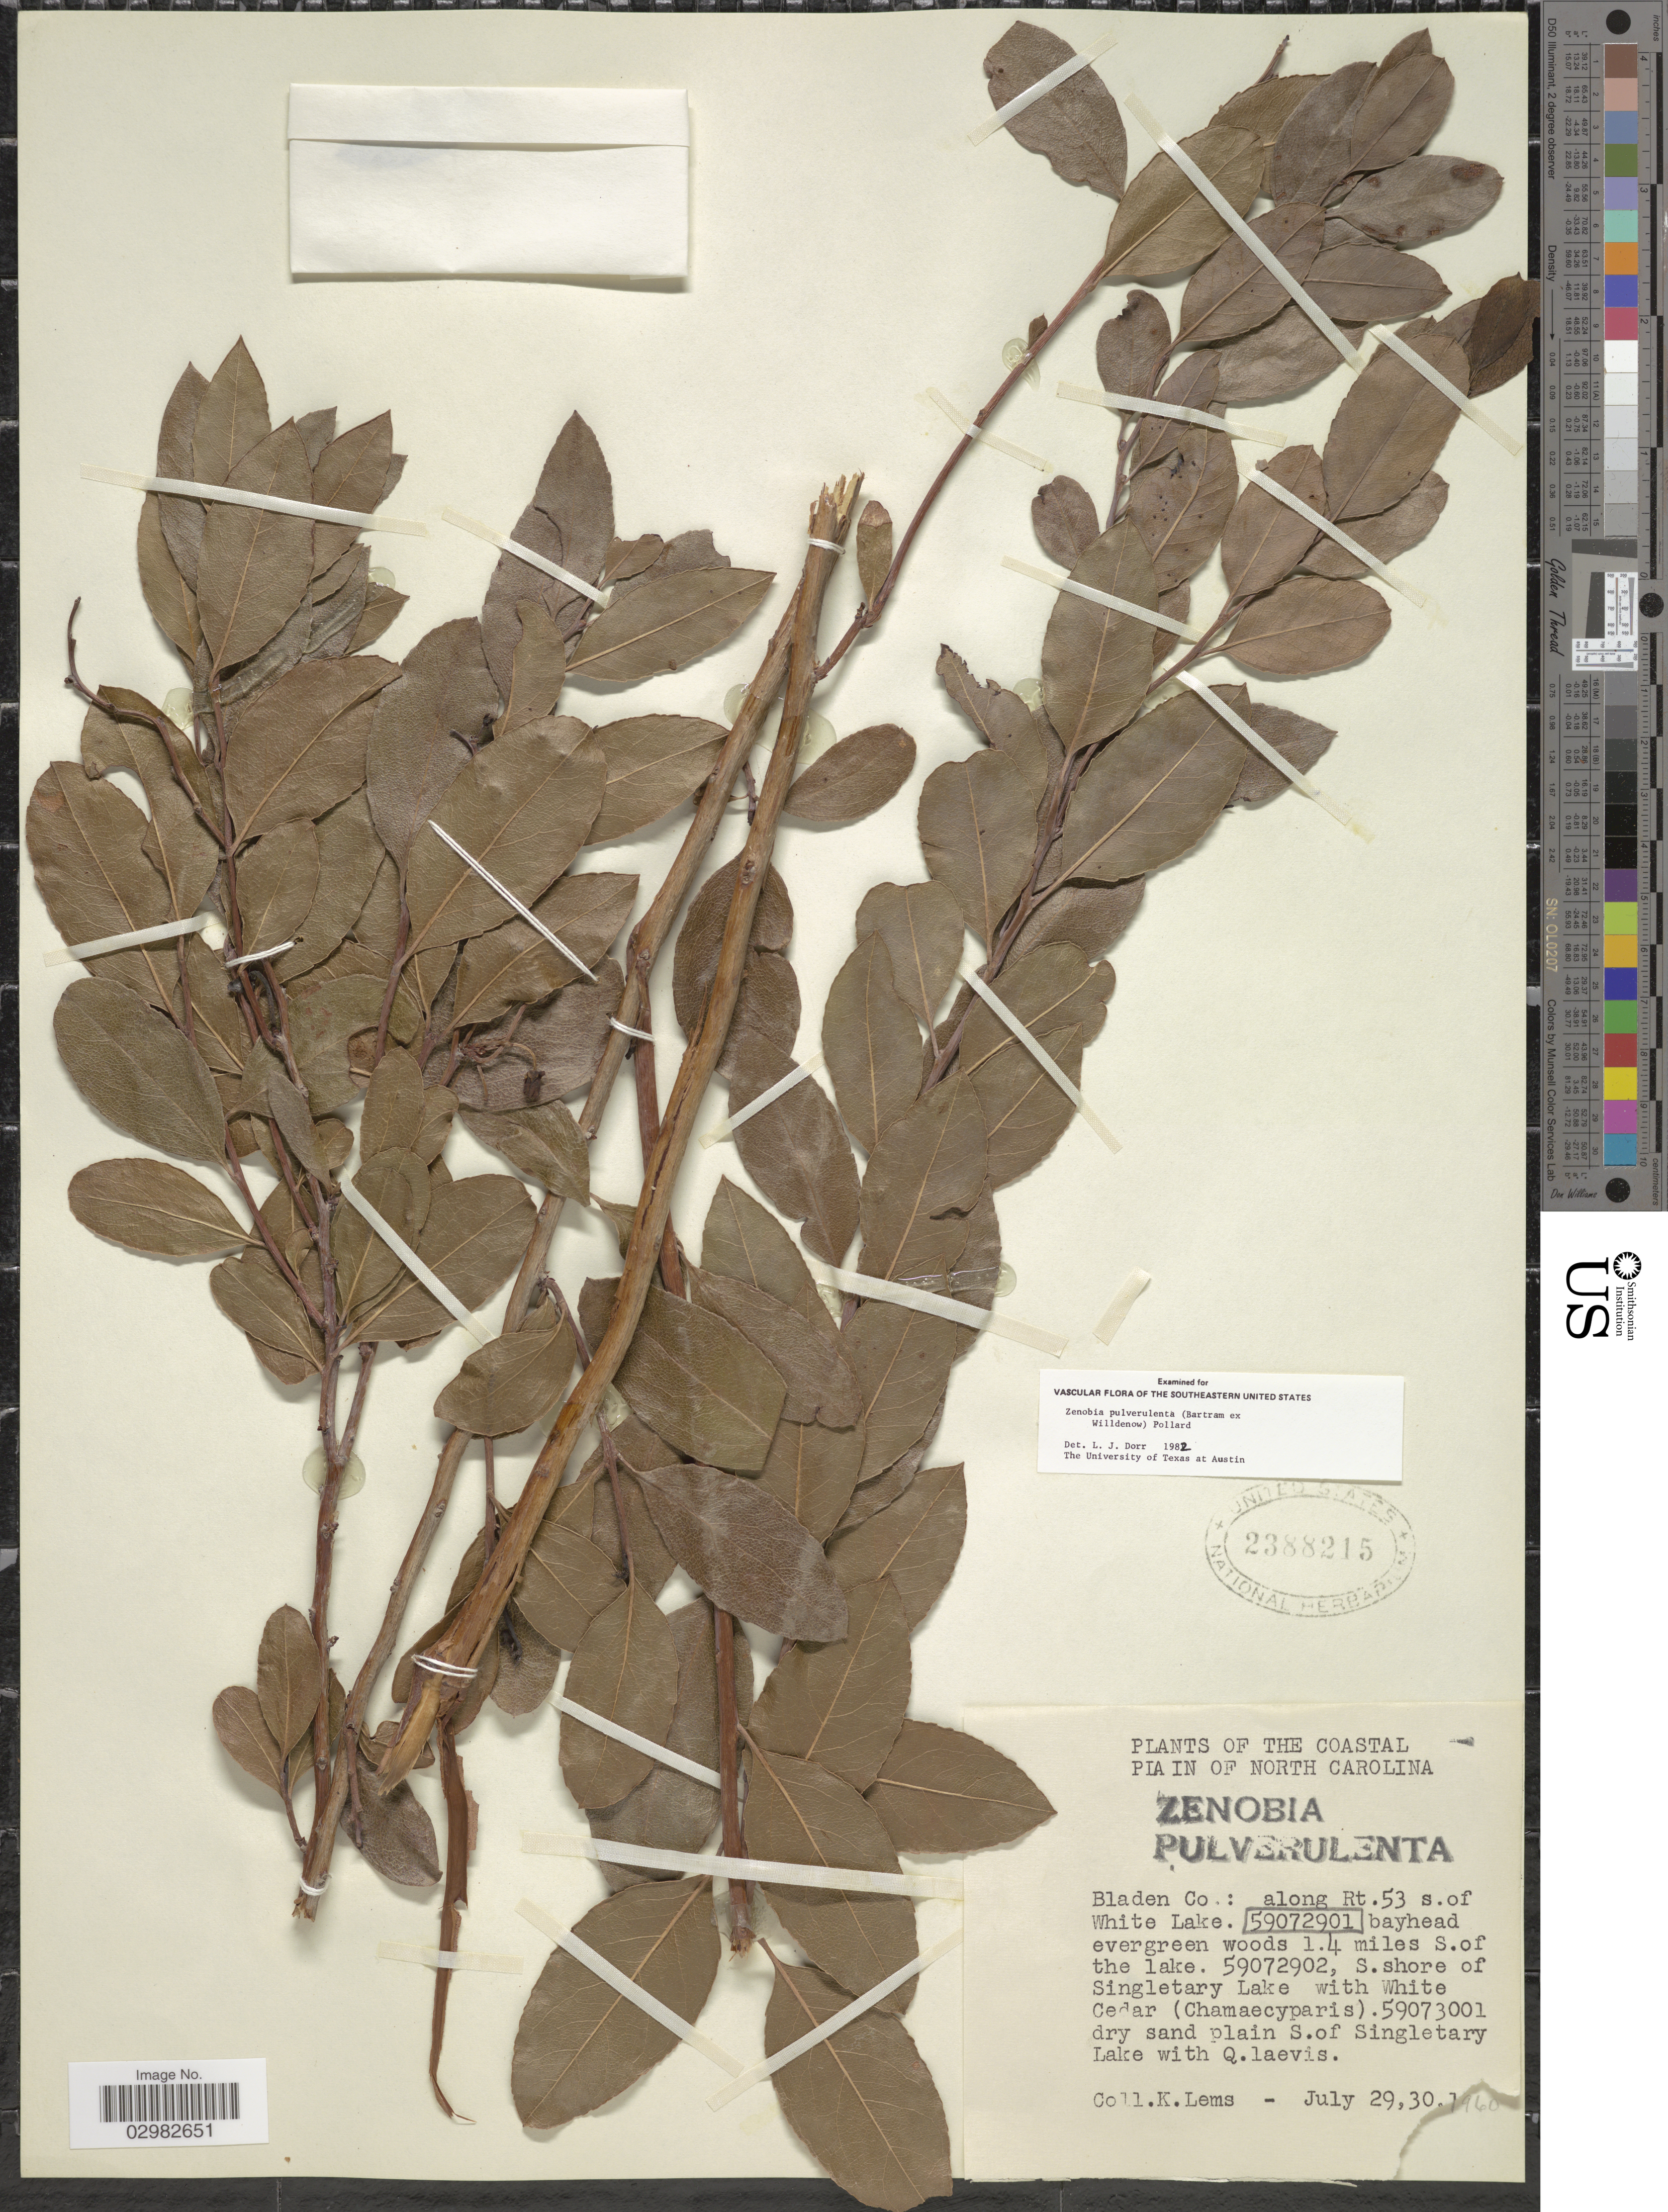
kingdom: Plantae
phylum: Tracheophyta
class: Magnoliopsida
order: Ericales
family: Ericaceae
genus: Zenobia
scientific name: Zenobia pulverulenta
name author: (W. Bartram ex Willd.) Pollard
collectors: K. Lems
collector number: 59072901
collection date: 1960-07-29/1960-07-30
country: United States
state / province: North Carolina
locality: The coastal plain of North Carolina, Bladen Co., along Rt. 53 s. of White Lake, bayhead evergreen woods 1.4 miles S. of the lake.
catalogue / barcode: US 2388215